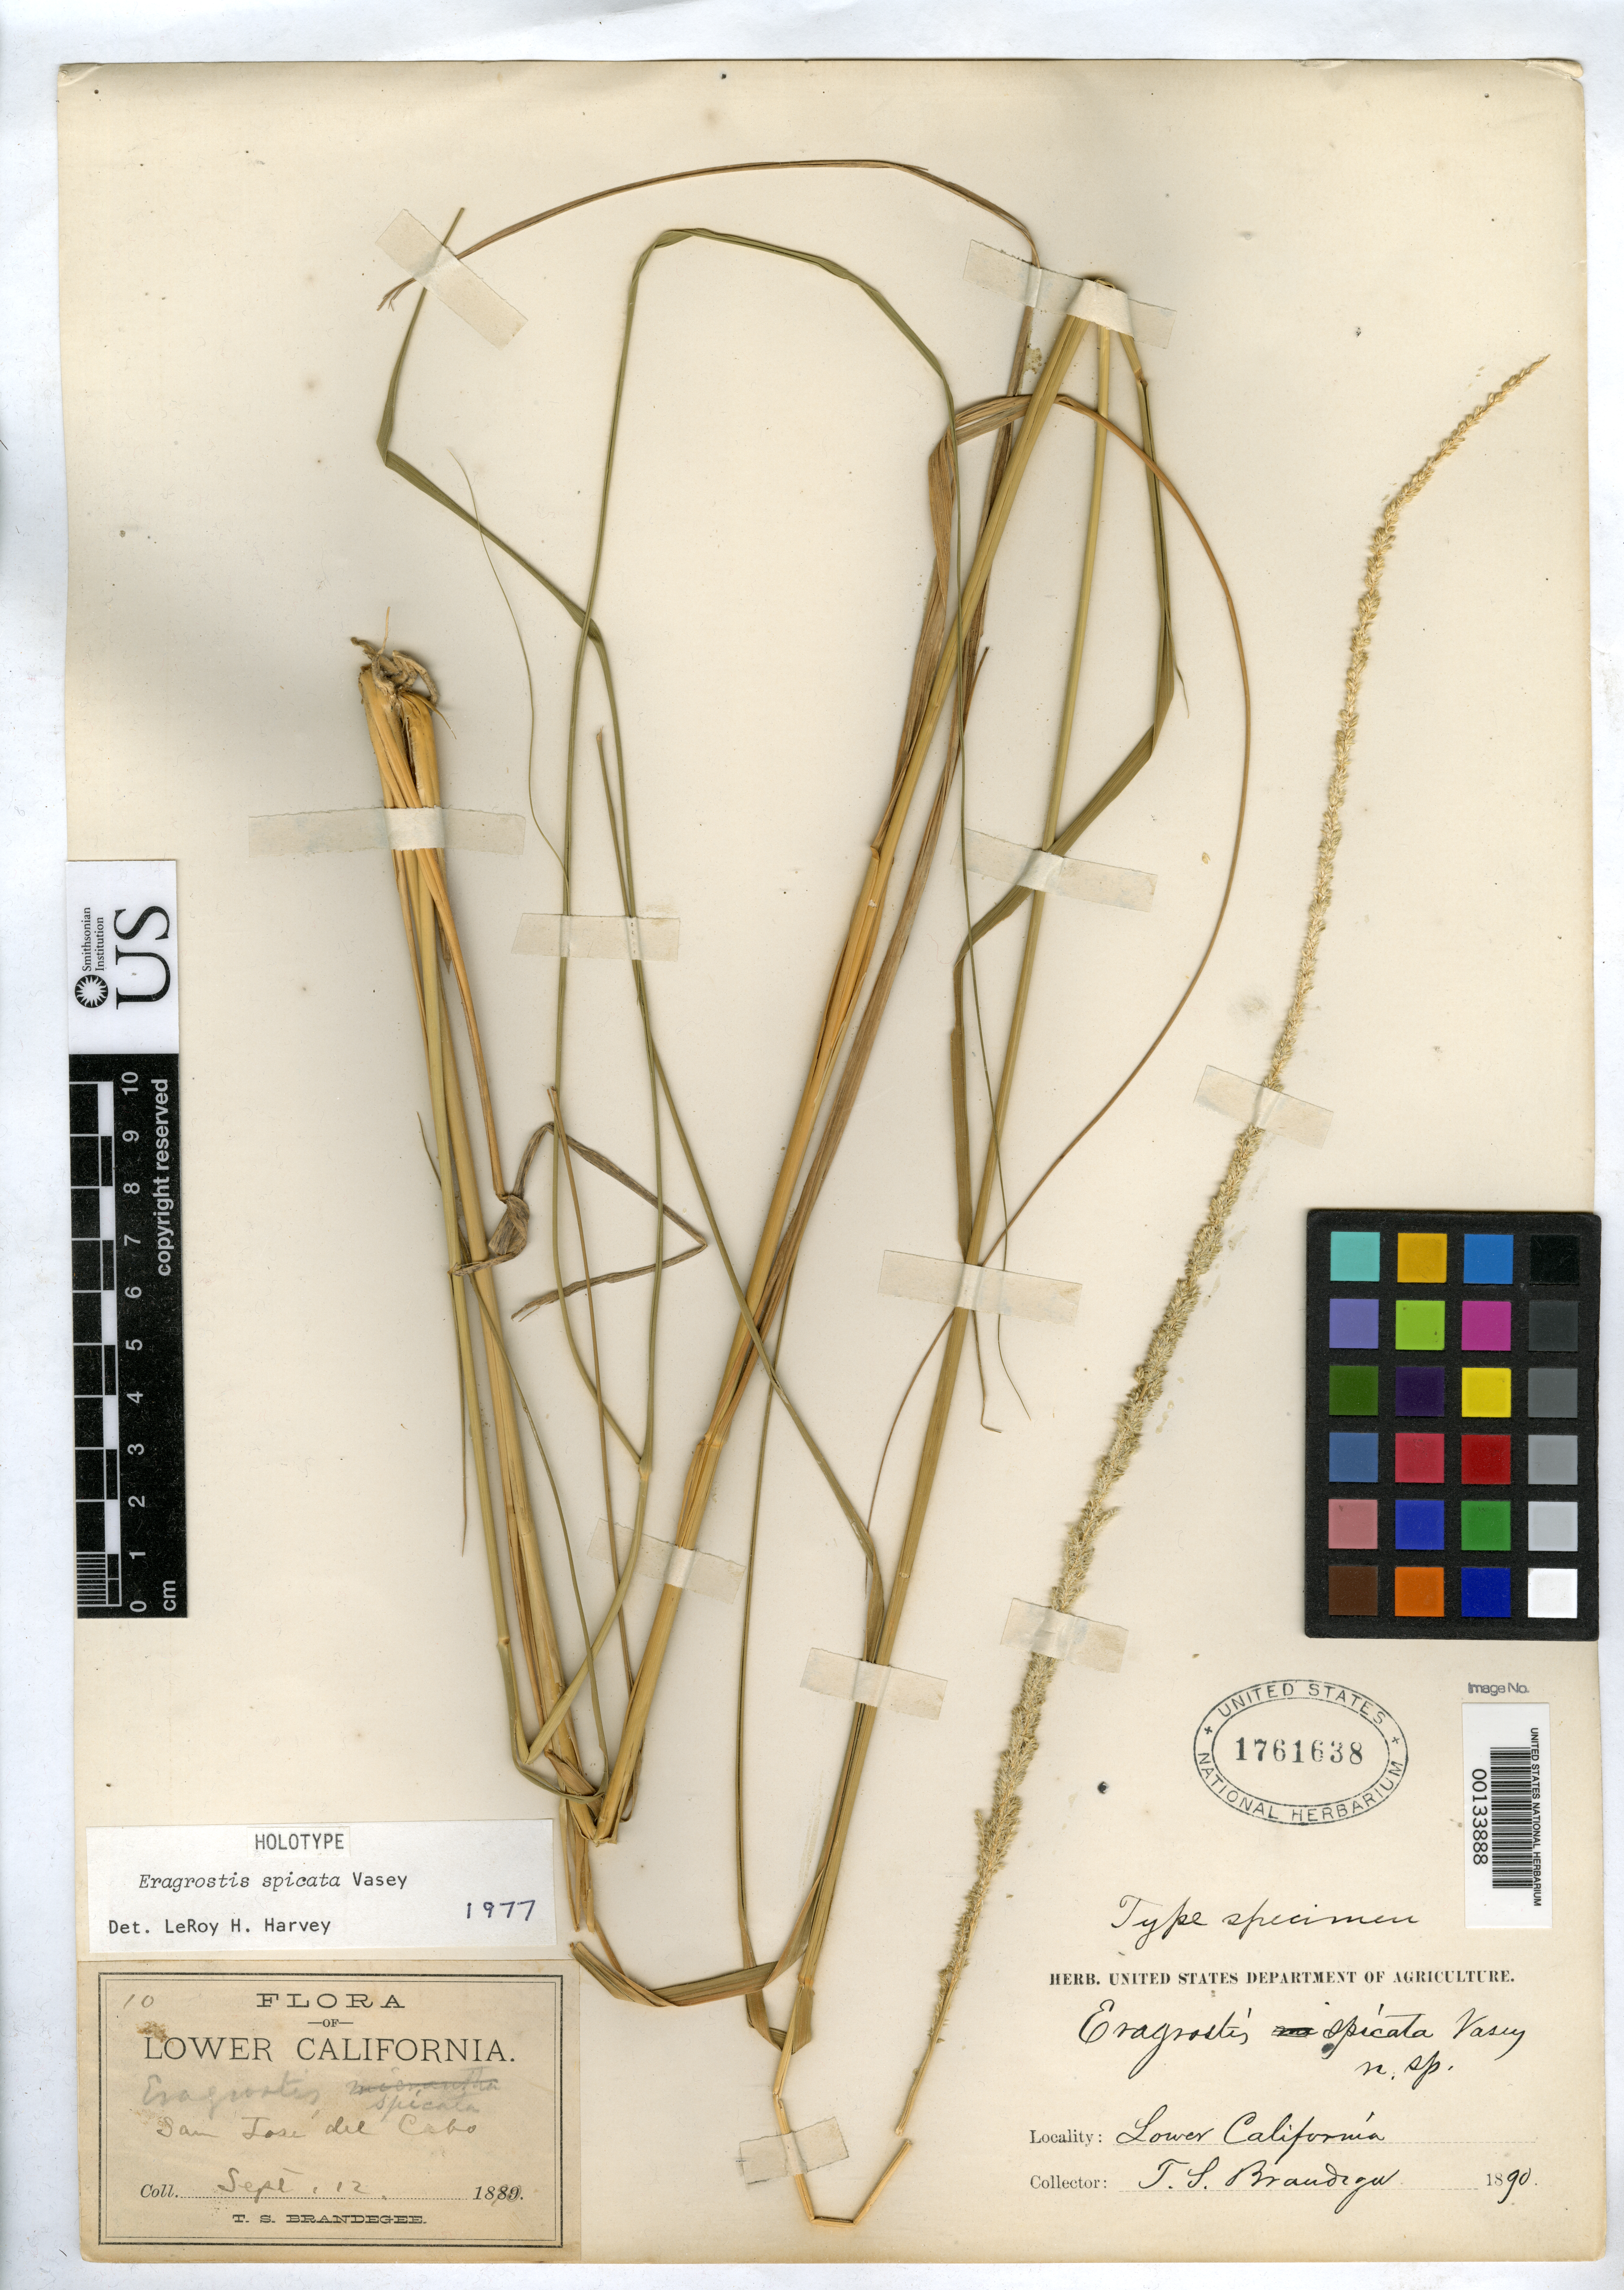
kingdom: Plantae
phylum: Tracheophyta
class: Liliopsida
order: Poales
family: Poaceae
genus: Eragrostis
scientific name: Eragrostis spicata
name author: Vasey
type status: Holotype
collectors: T. S. Brandegee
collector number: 10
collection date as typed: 12 Sep 1890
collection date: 1890-09-12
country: Mexico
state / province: Baja California Sur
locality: San José del Cabo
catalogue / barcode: US 1761638